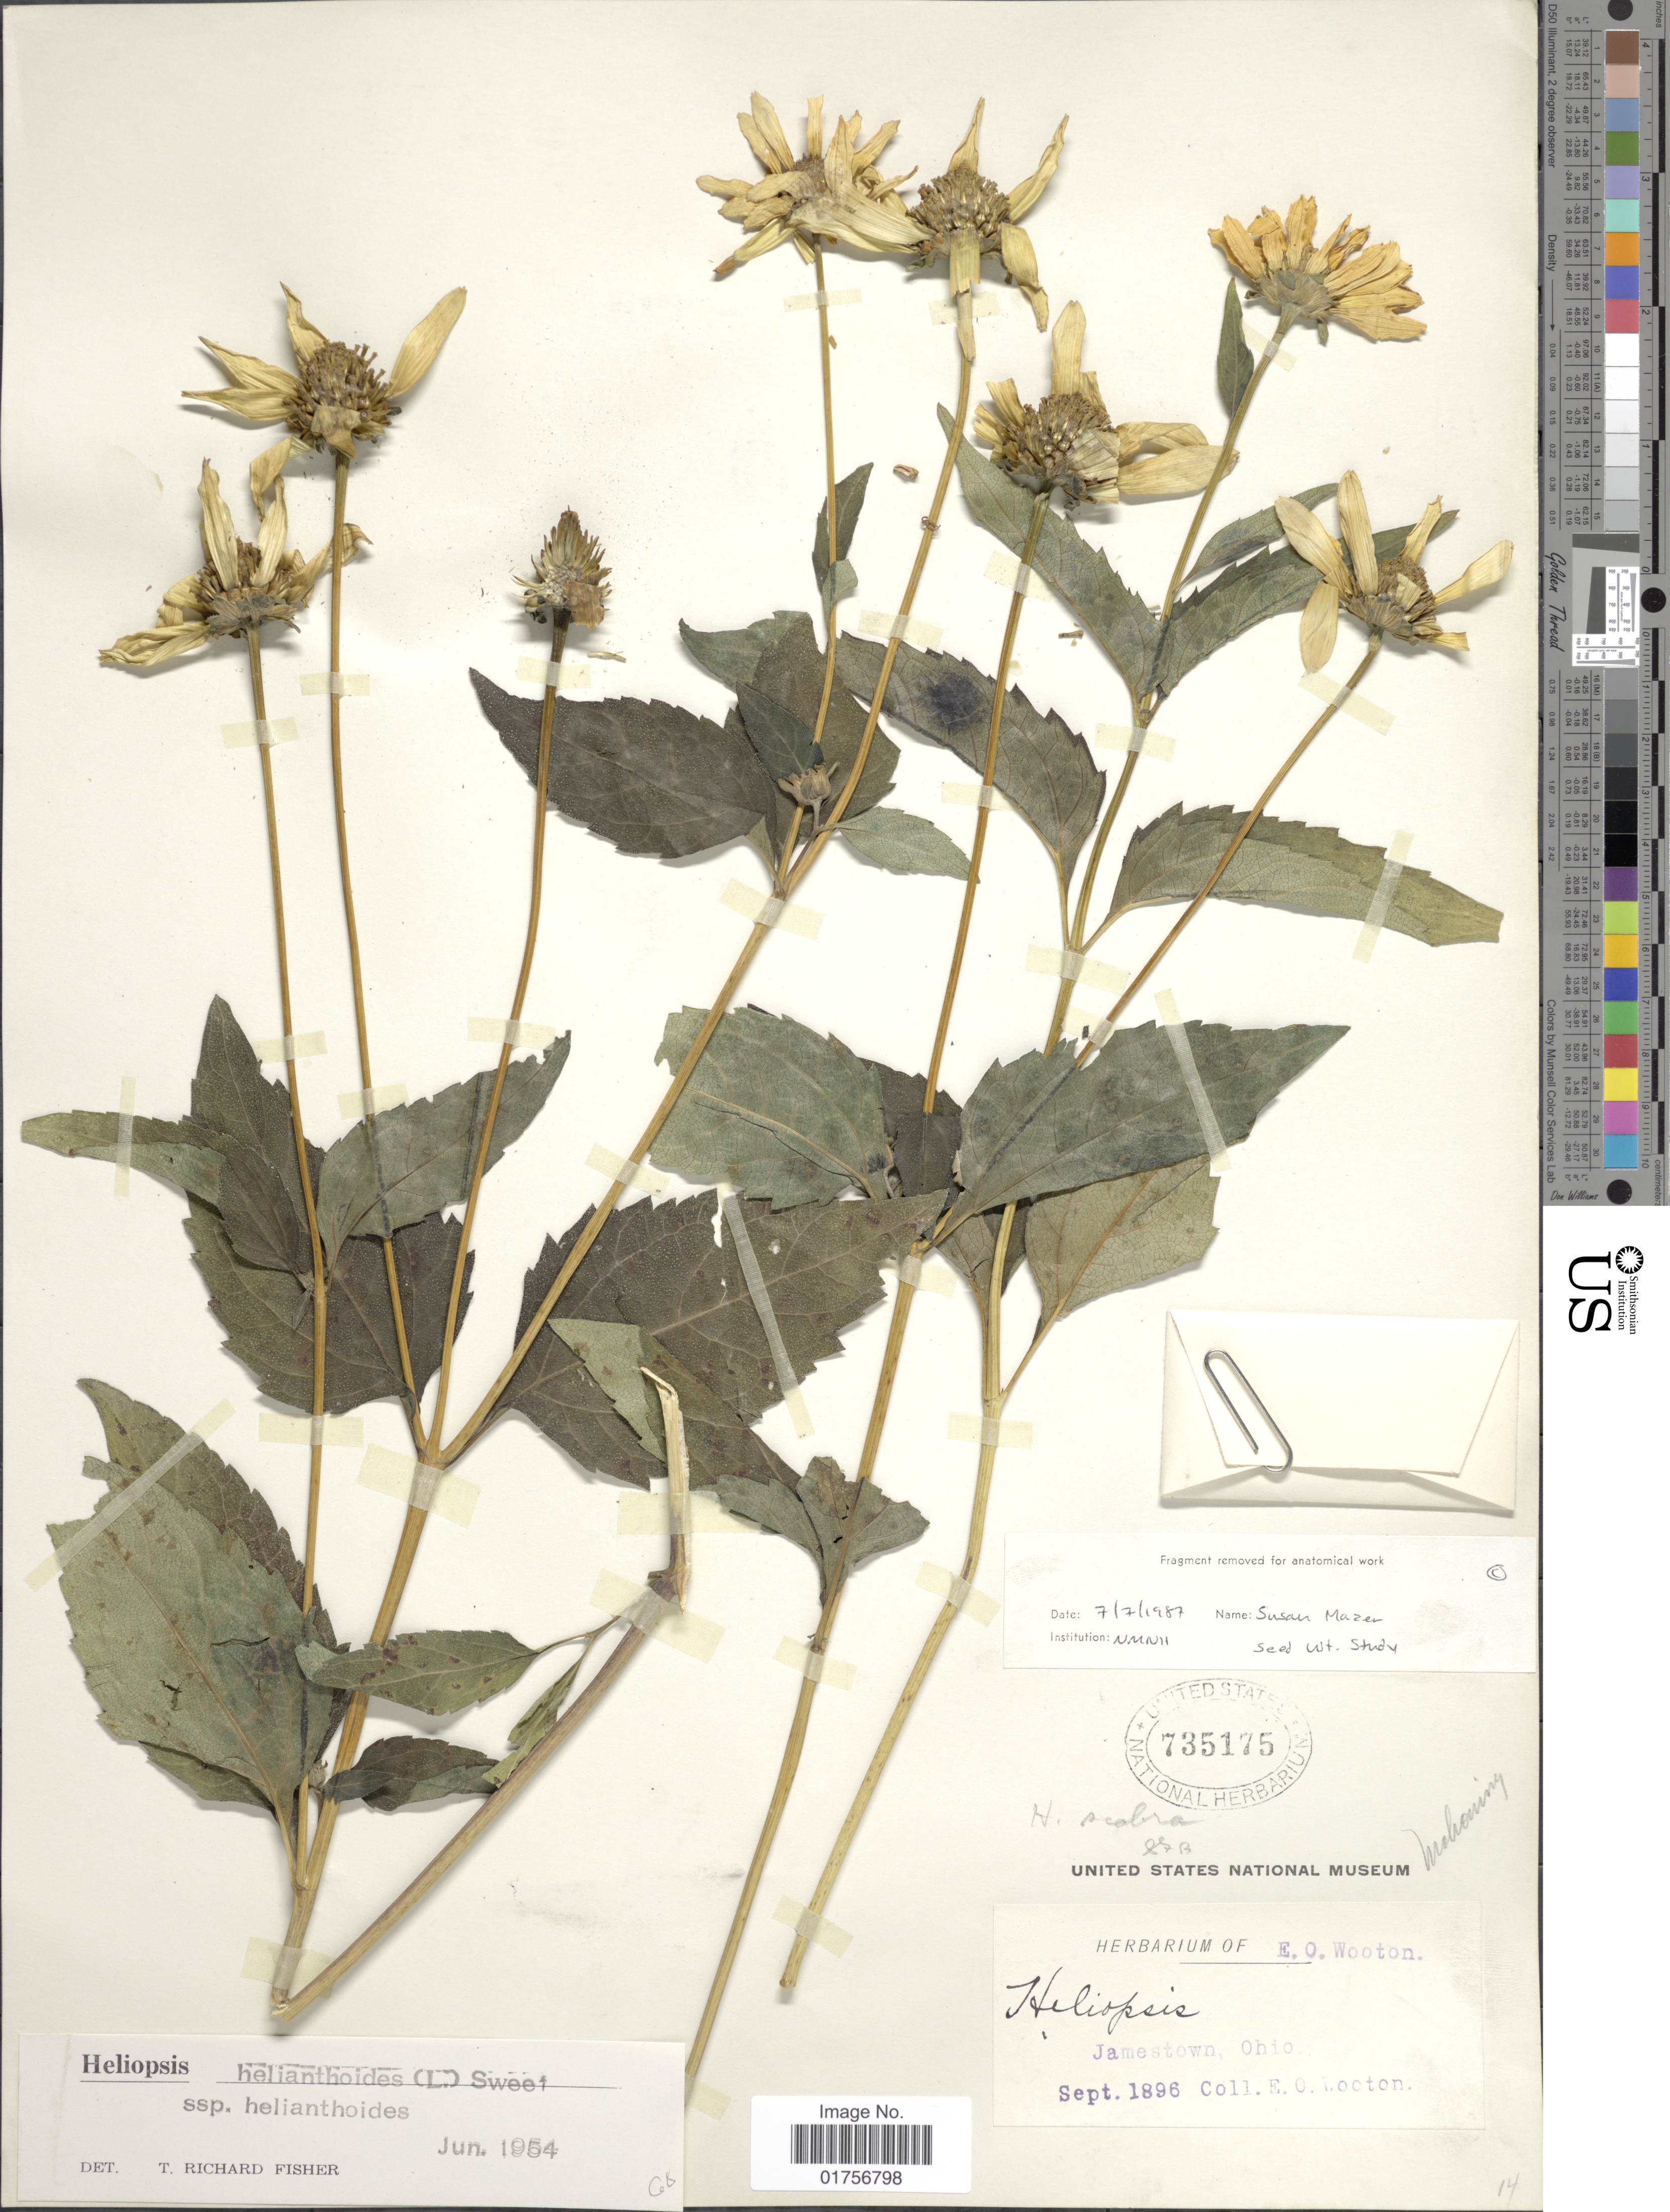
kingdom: Plantae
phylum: Tracheophyta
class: Magnoliopsida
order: Asterales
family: Asteraceae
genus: Heliopsis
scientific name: Heliopsis helianthoides subsp. helianthoides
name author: (L.) Sweet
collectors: E. O. Wooton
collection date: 1896-09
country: United States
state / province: Ohio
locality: Jamestown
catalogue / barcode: US 735175